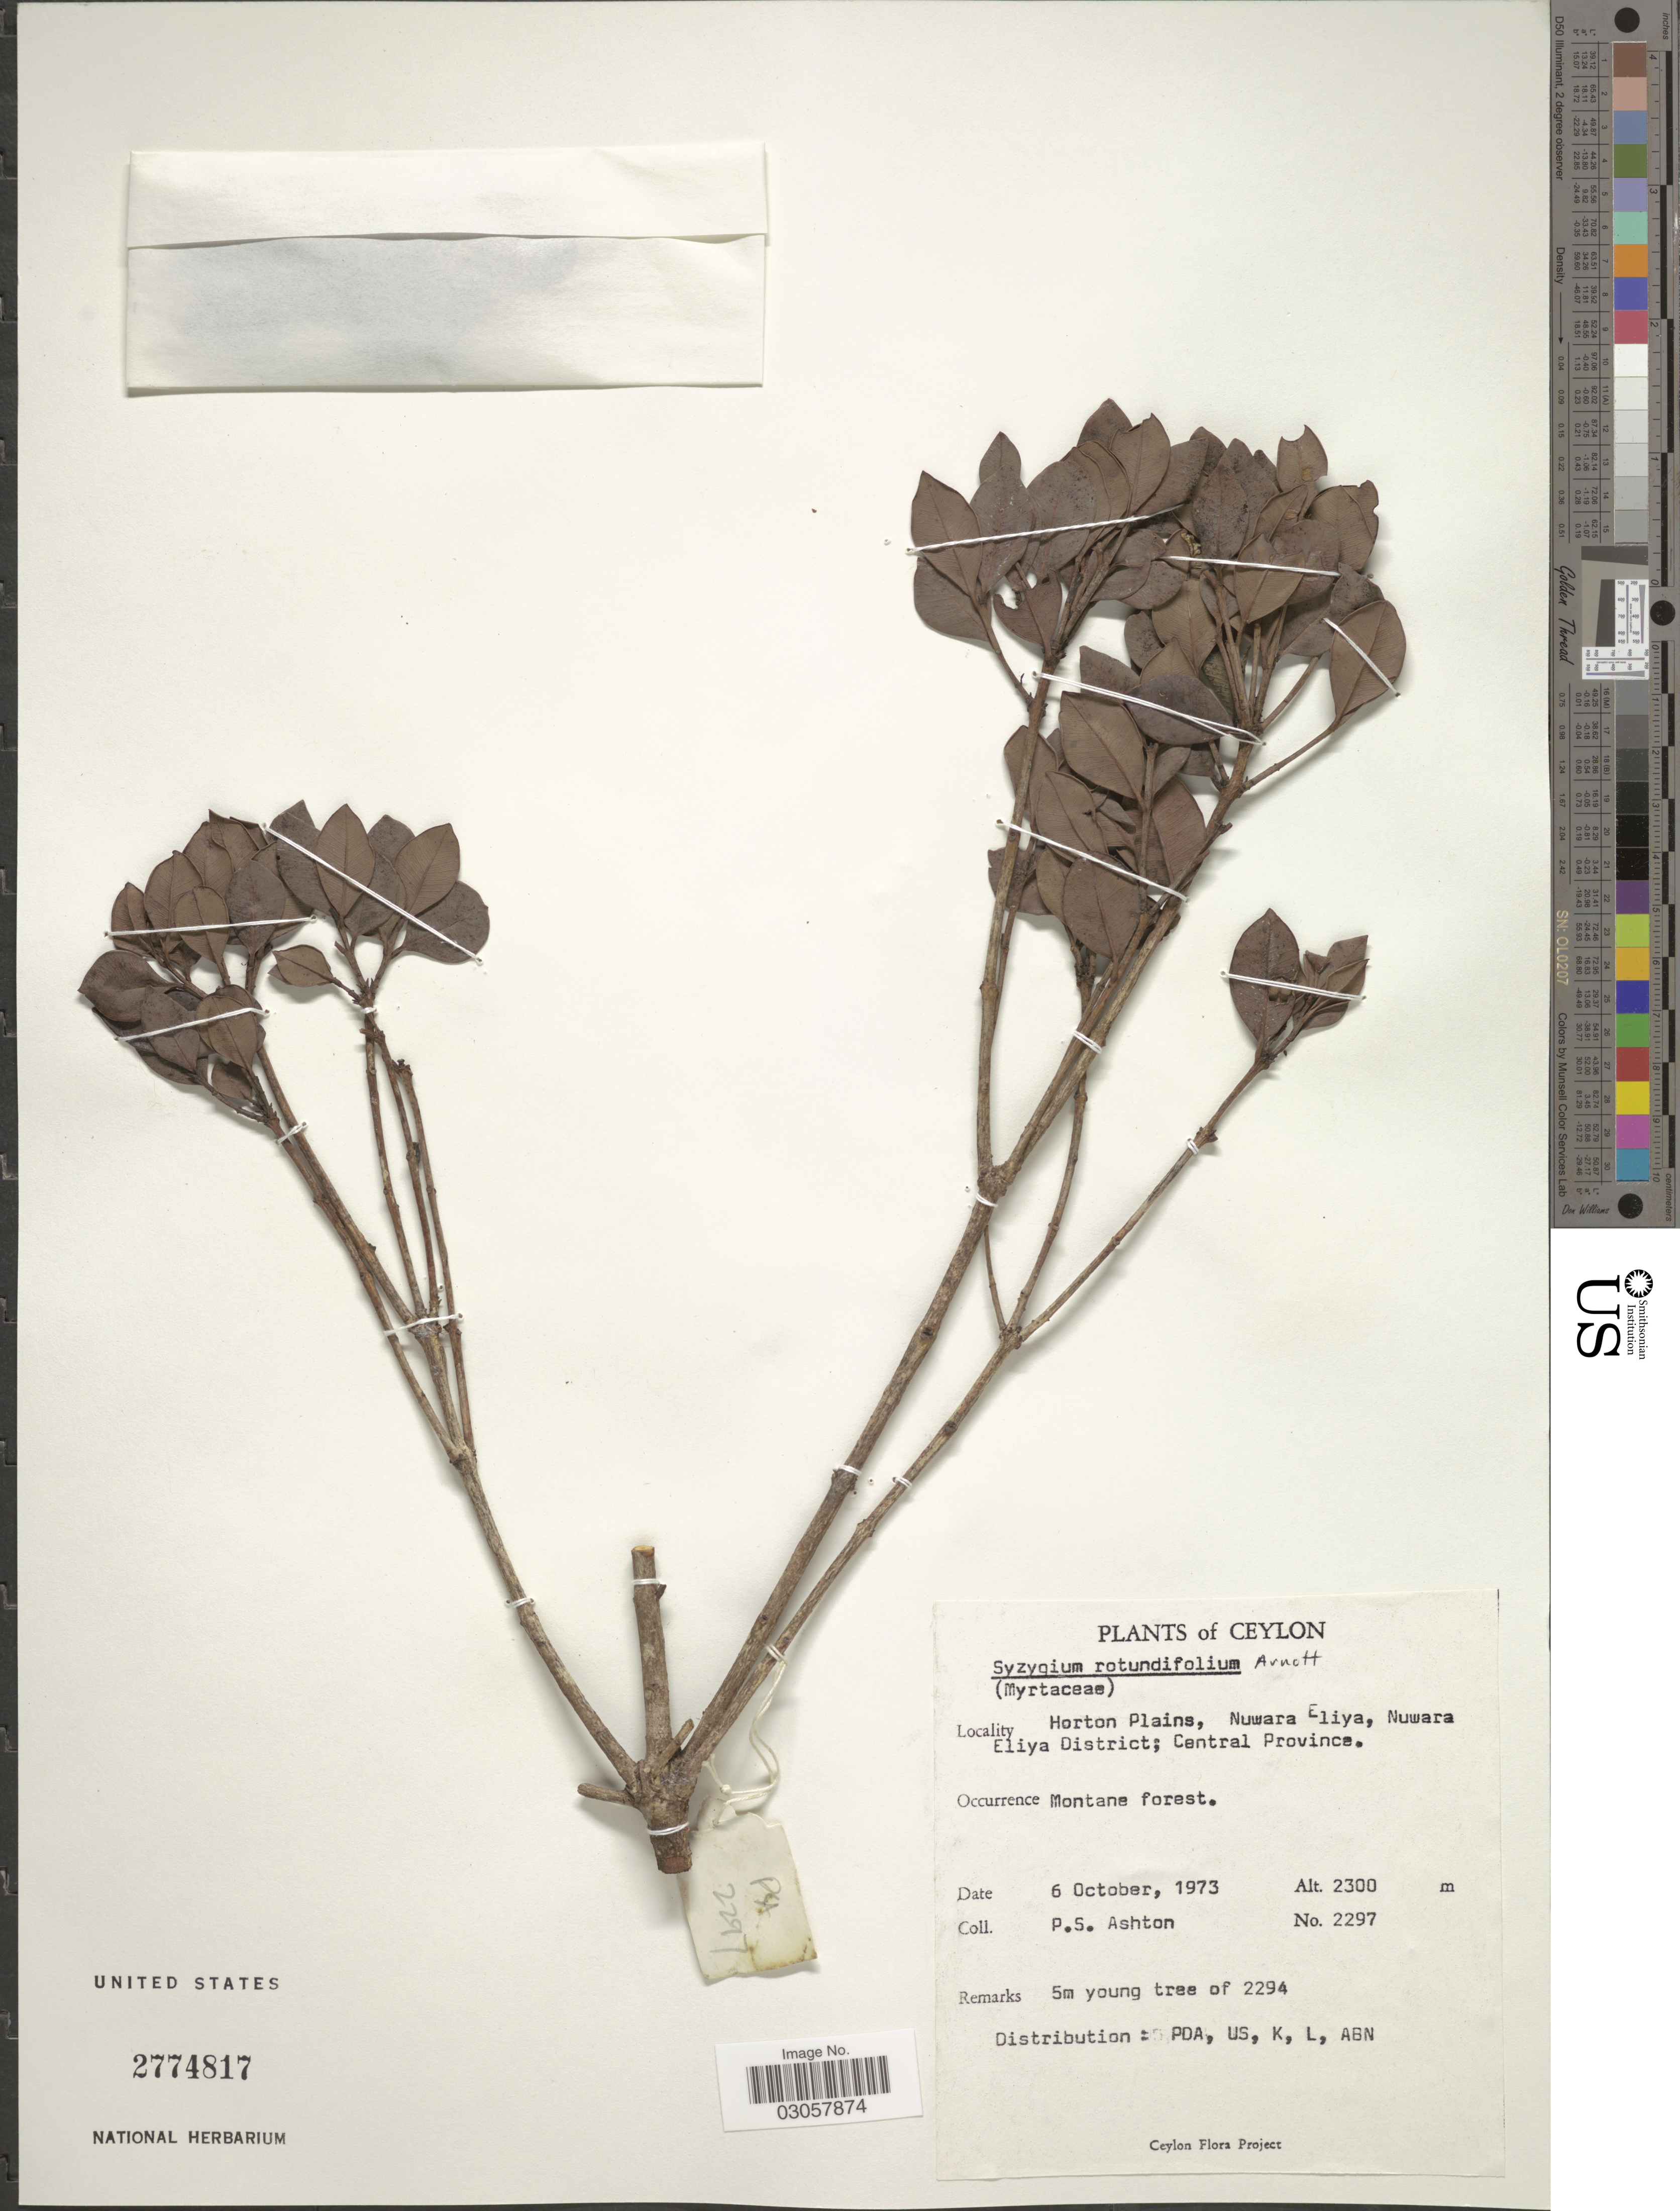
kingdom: Plantae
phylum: Tracheophyta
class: Magnoliopsida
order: Myrtales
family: Myrtaceae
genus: Syzygium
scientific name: Syzygium rotundifolium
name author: Arn.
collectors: P. S. Ashton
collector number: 2297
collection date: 1973-10-06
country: Sri Lanka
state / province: Central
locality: Ceylon, Horton Plains, Nuwara Eliya, Nuwara Eliya District.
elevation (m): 2300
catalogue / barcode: US 2774817